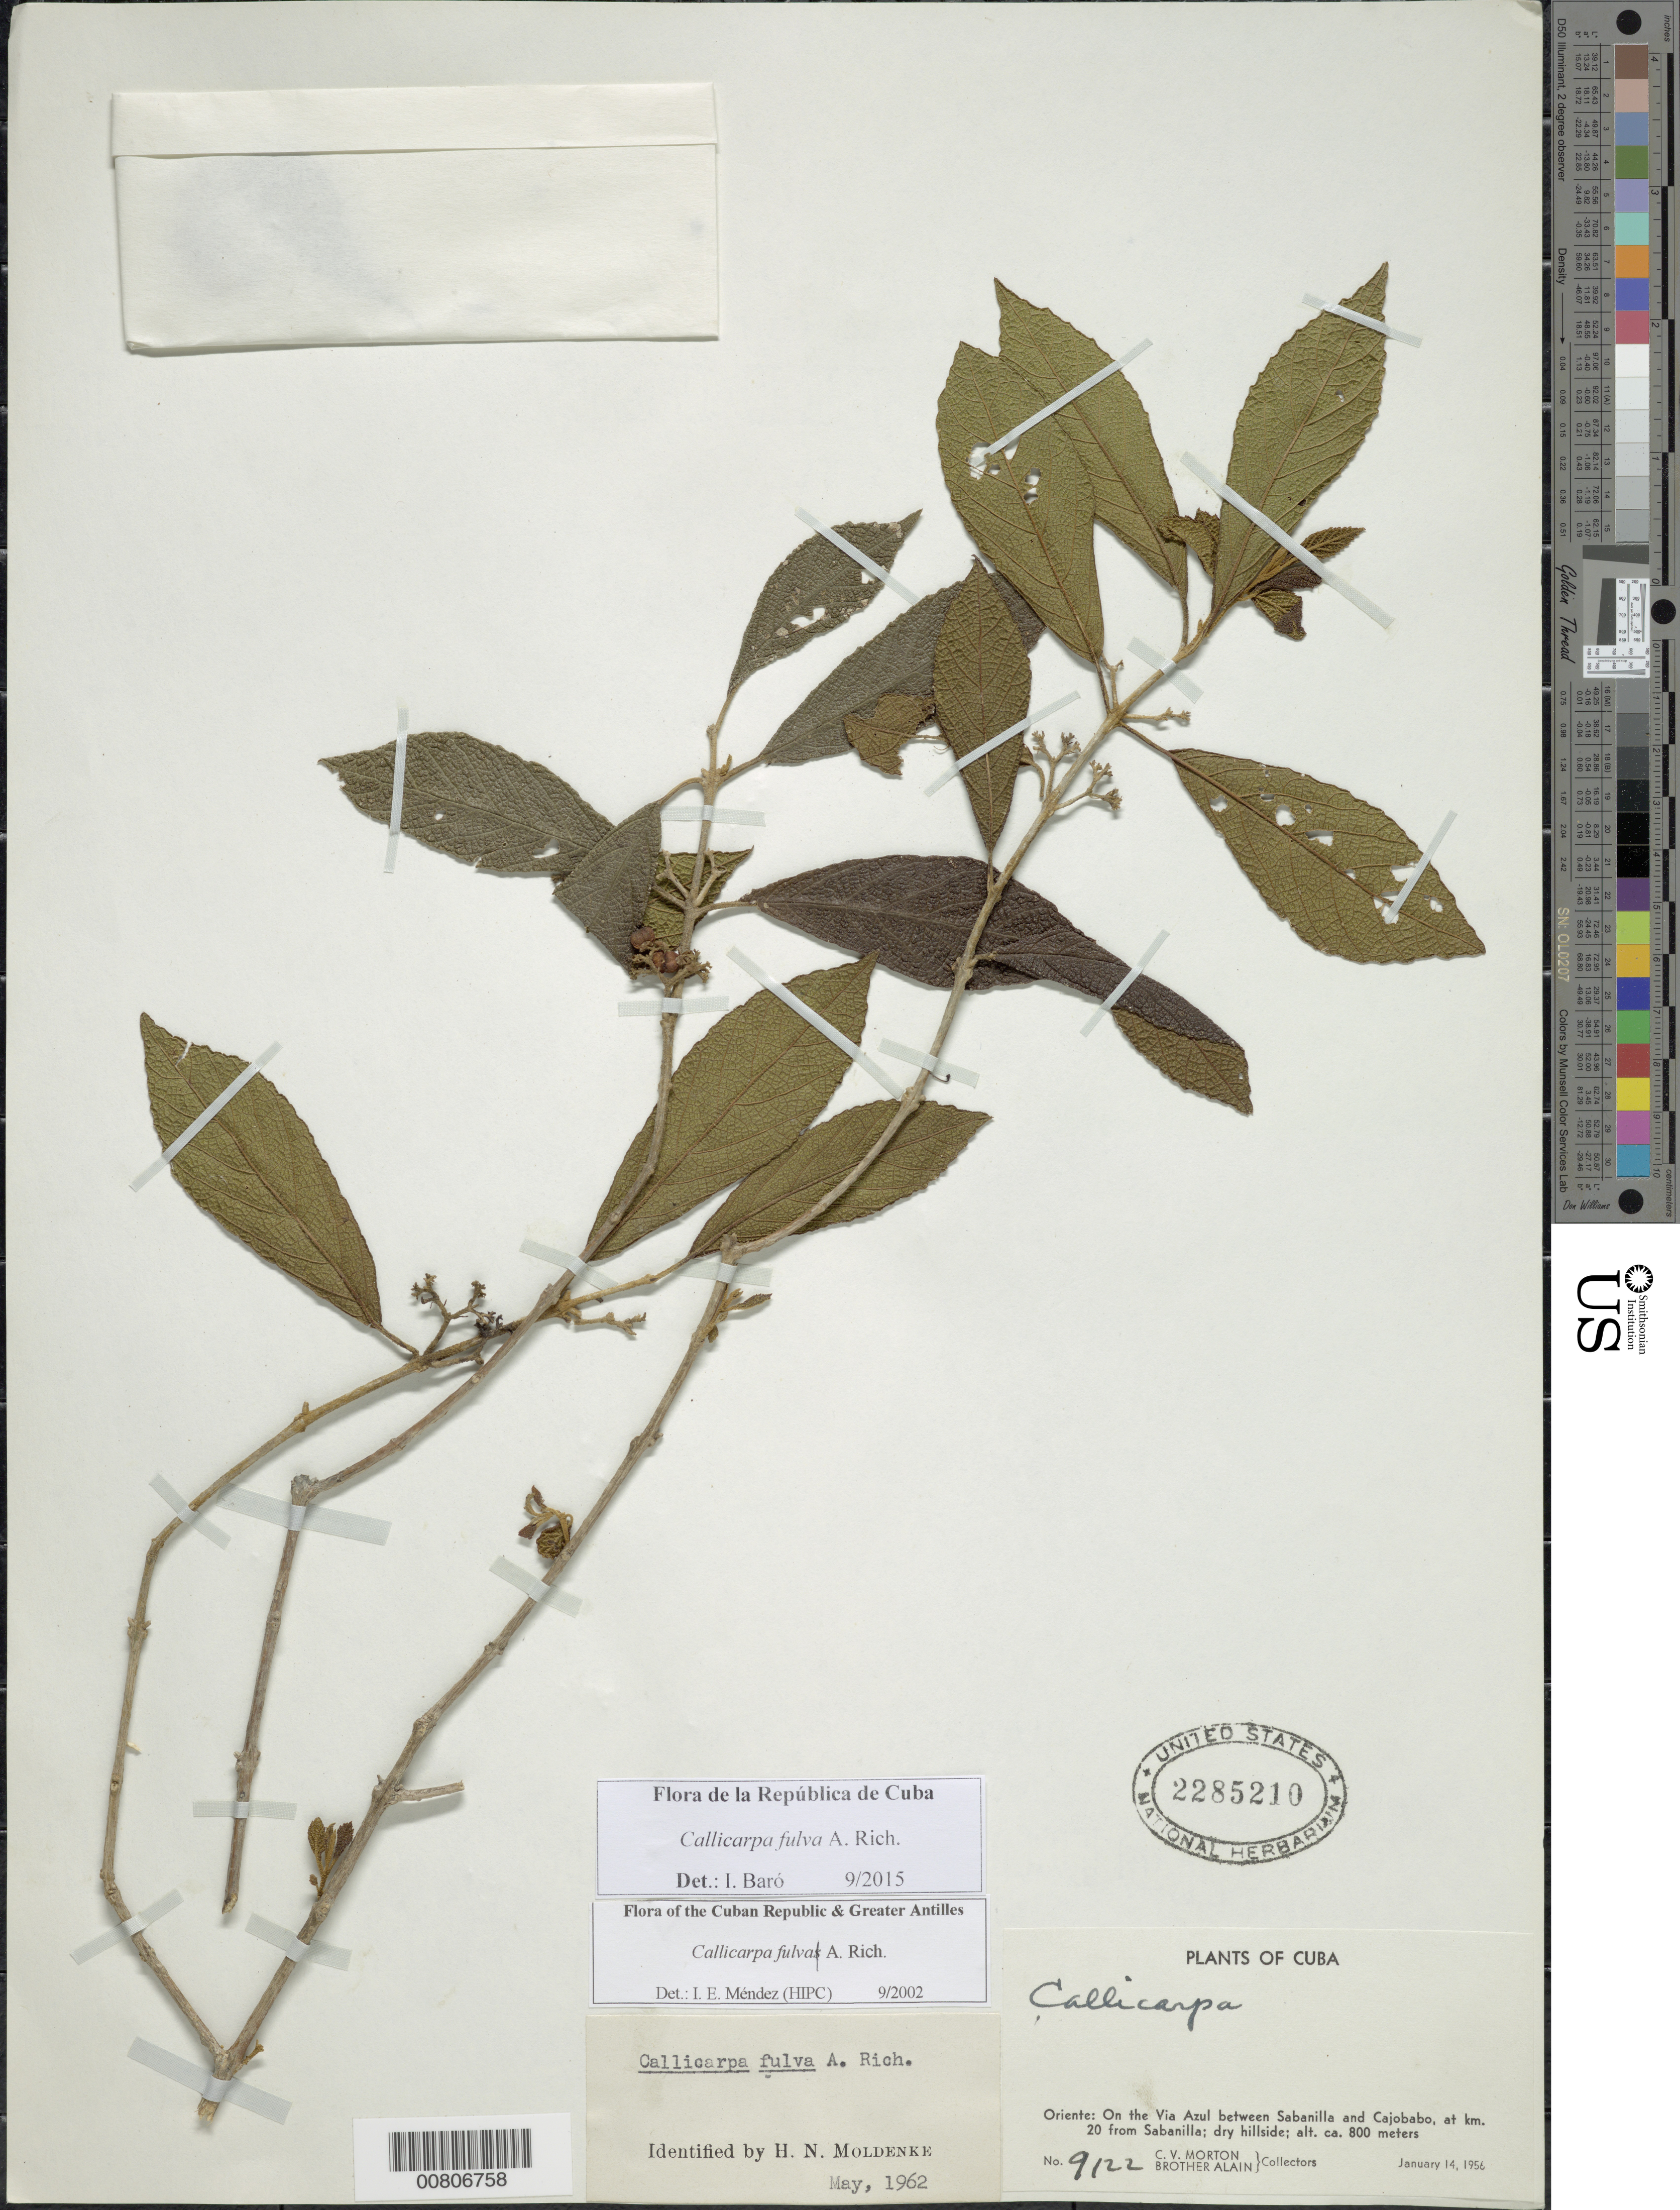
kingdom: Plantae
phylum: Tracheophyta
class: Magnoliopsida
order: Lamiales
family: Lamiaceae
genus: Callicarpa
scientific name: Callicarpa fulva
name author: A. Rich.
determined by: Baró Oliedo, I.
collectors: C. V. Morton & A. H. Liogier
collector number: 9122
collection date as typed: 14 Jan 1956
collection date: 1956-01-14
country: Cuba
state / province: Oriente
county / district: Dry forest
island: Cuba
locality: Via Azul, between Sabanilla and Cajobabo, at km 20 from Sabanilla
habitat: Dry hillside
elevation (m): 800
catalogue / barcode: US 2285210